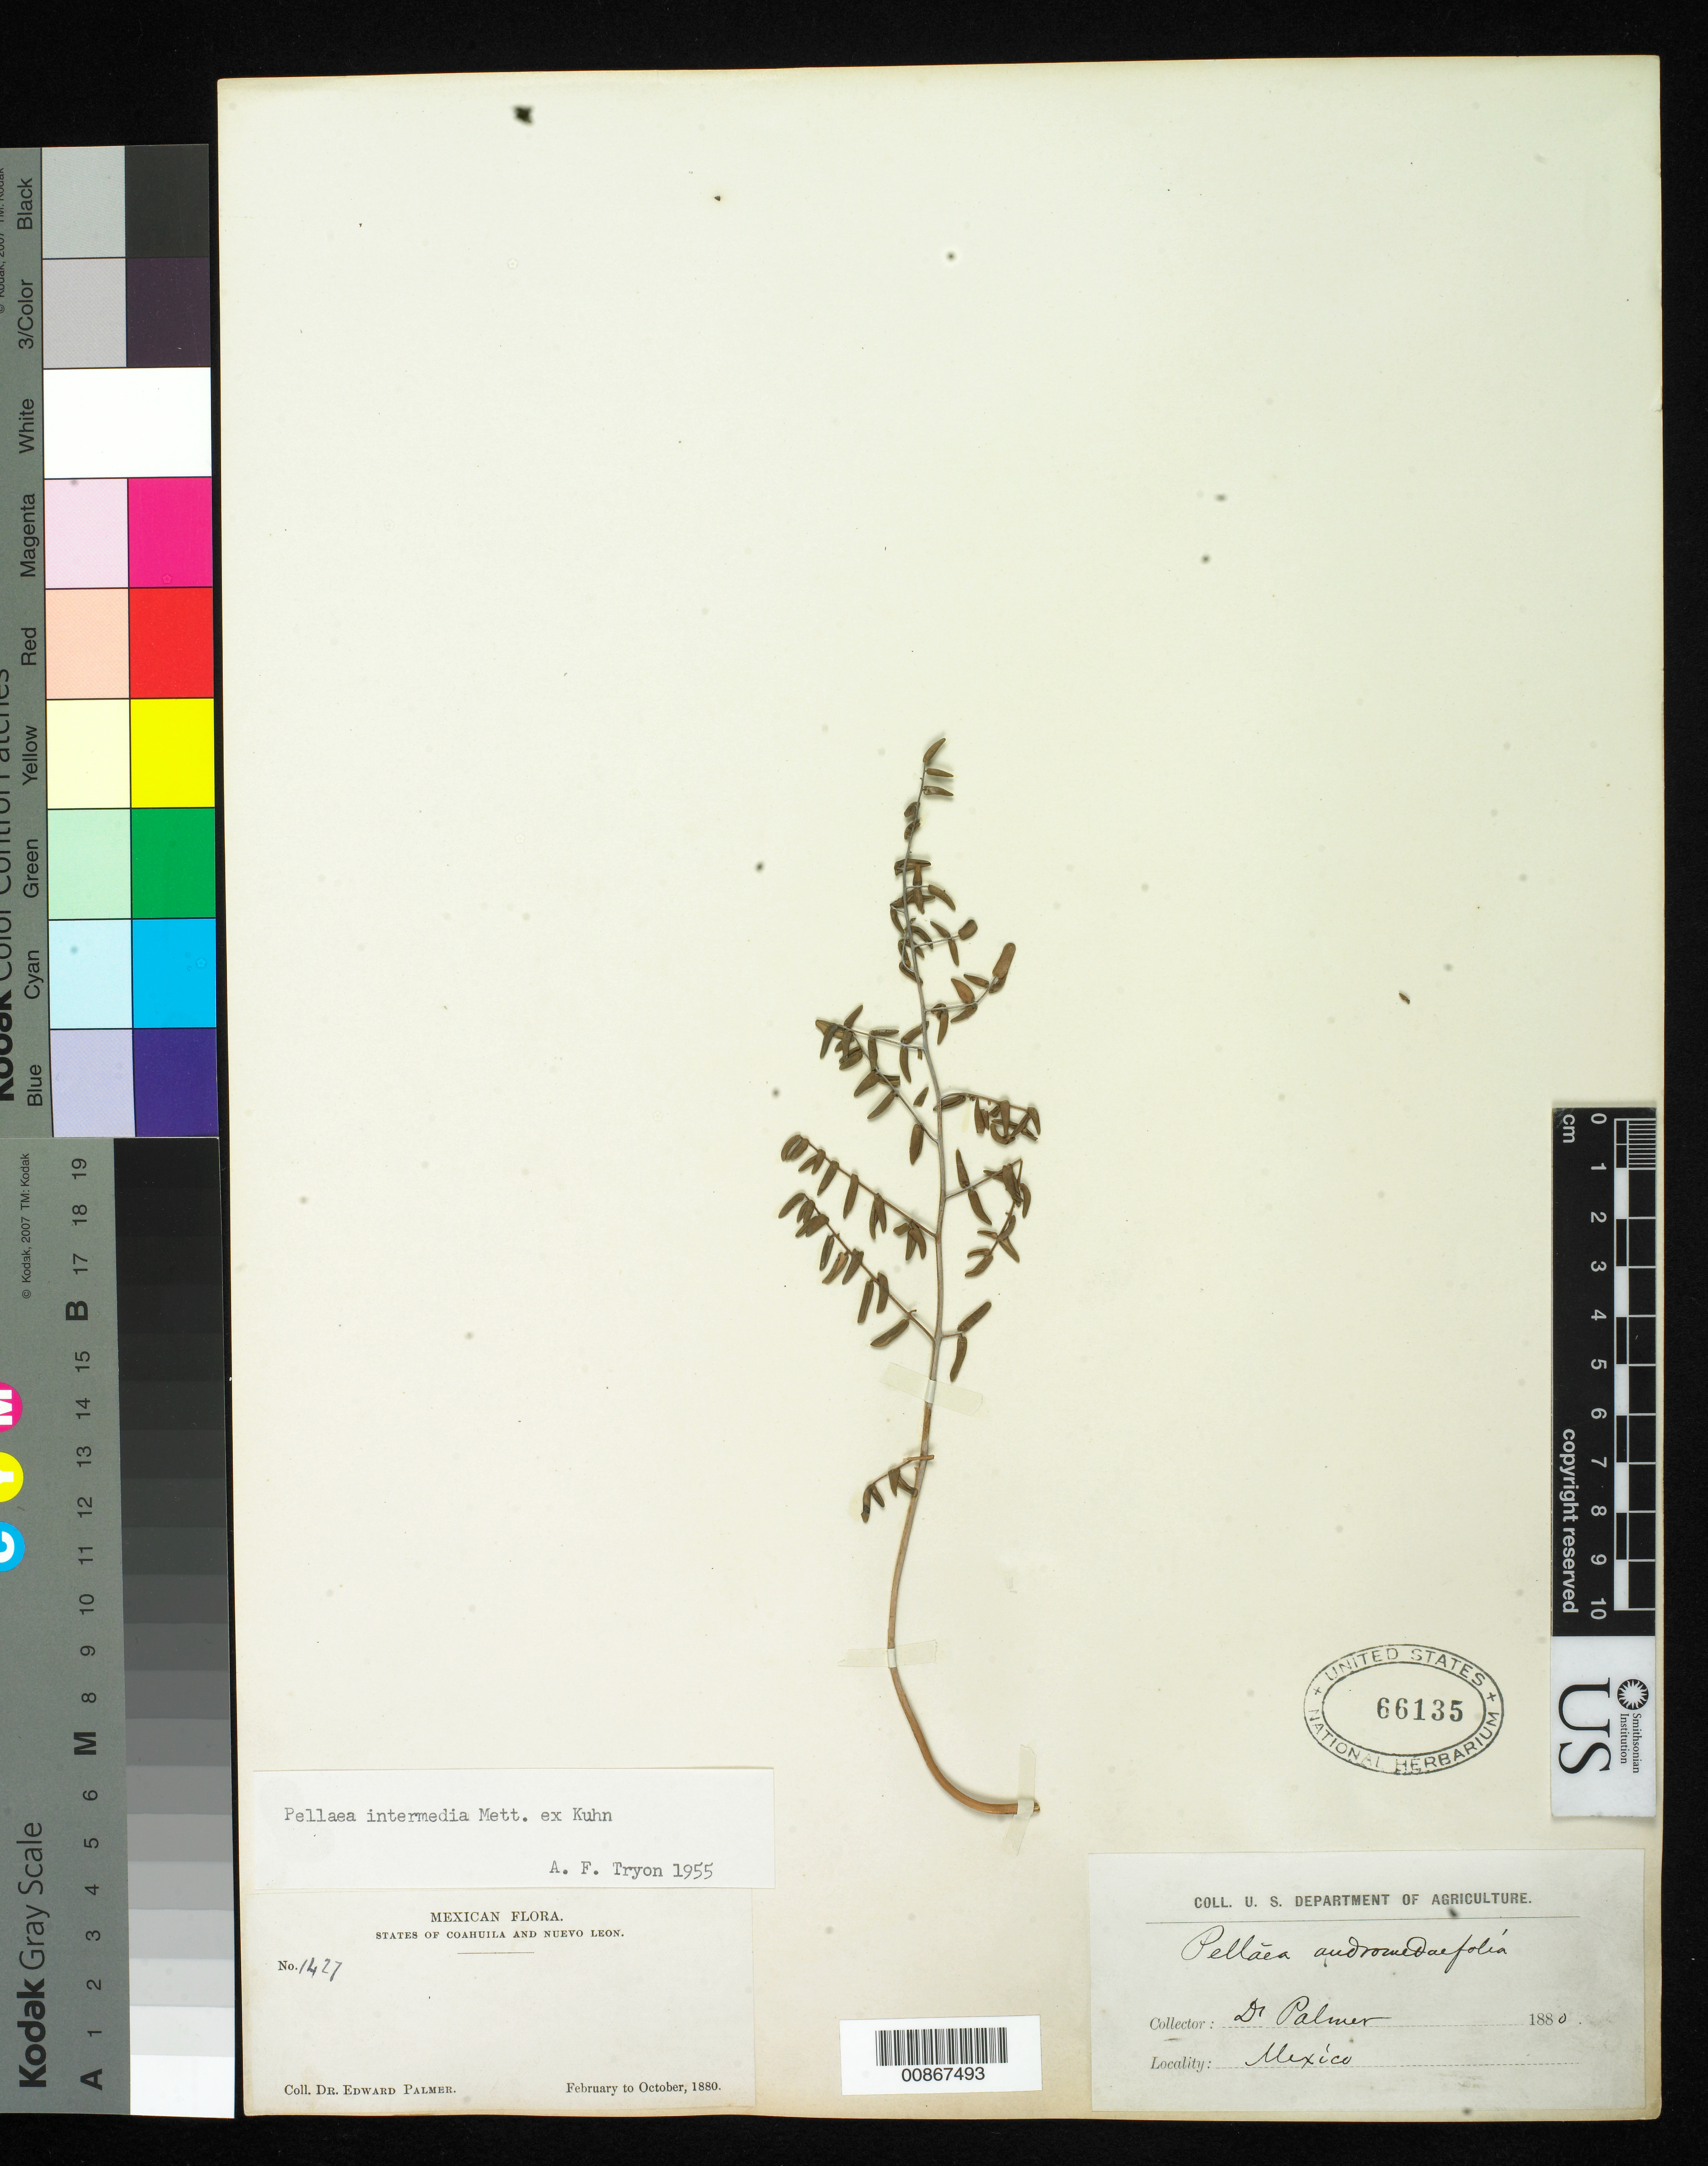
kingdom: Plantae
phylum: Tracheophyta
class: Polypodiopsida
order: Polypodiales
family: Pteridaceae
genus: Pellaea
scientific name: Pellaea andromedifolia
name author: (Kaulf.) Fée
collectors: E. Palmer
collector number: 1427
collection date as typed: Feb 1880 to -- Oct 1880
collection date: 1880-02/1880-10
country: Mexico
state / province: Coahuila / Nuevo León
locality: States of Coahuila and Nuevo León.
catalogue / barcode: US 66135